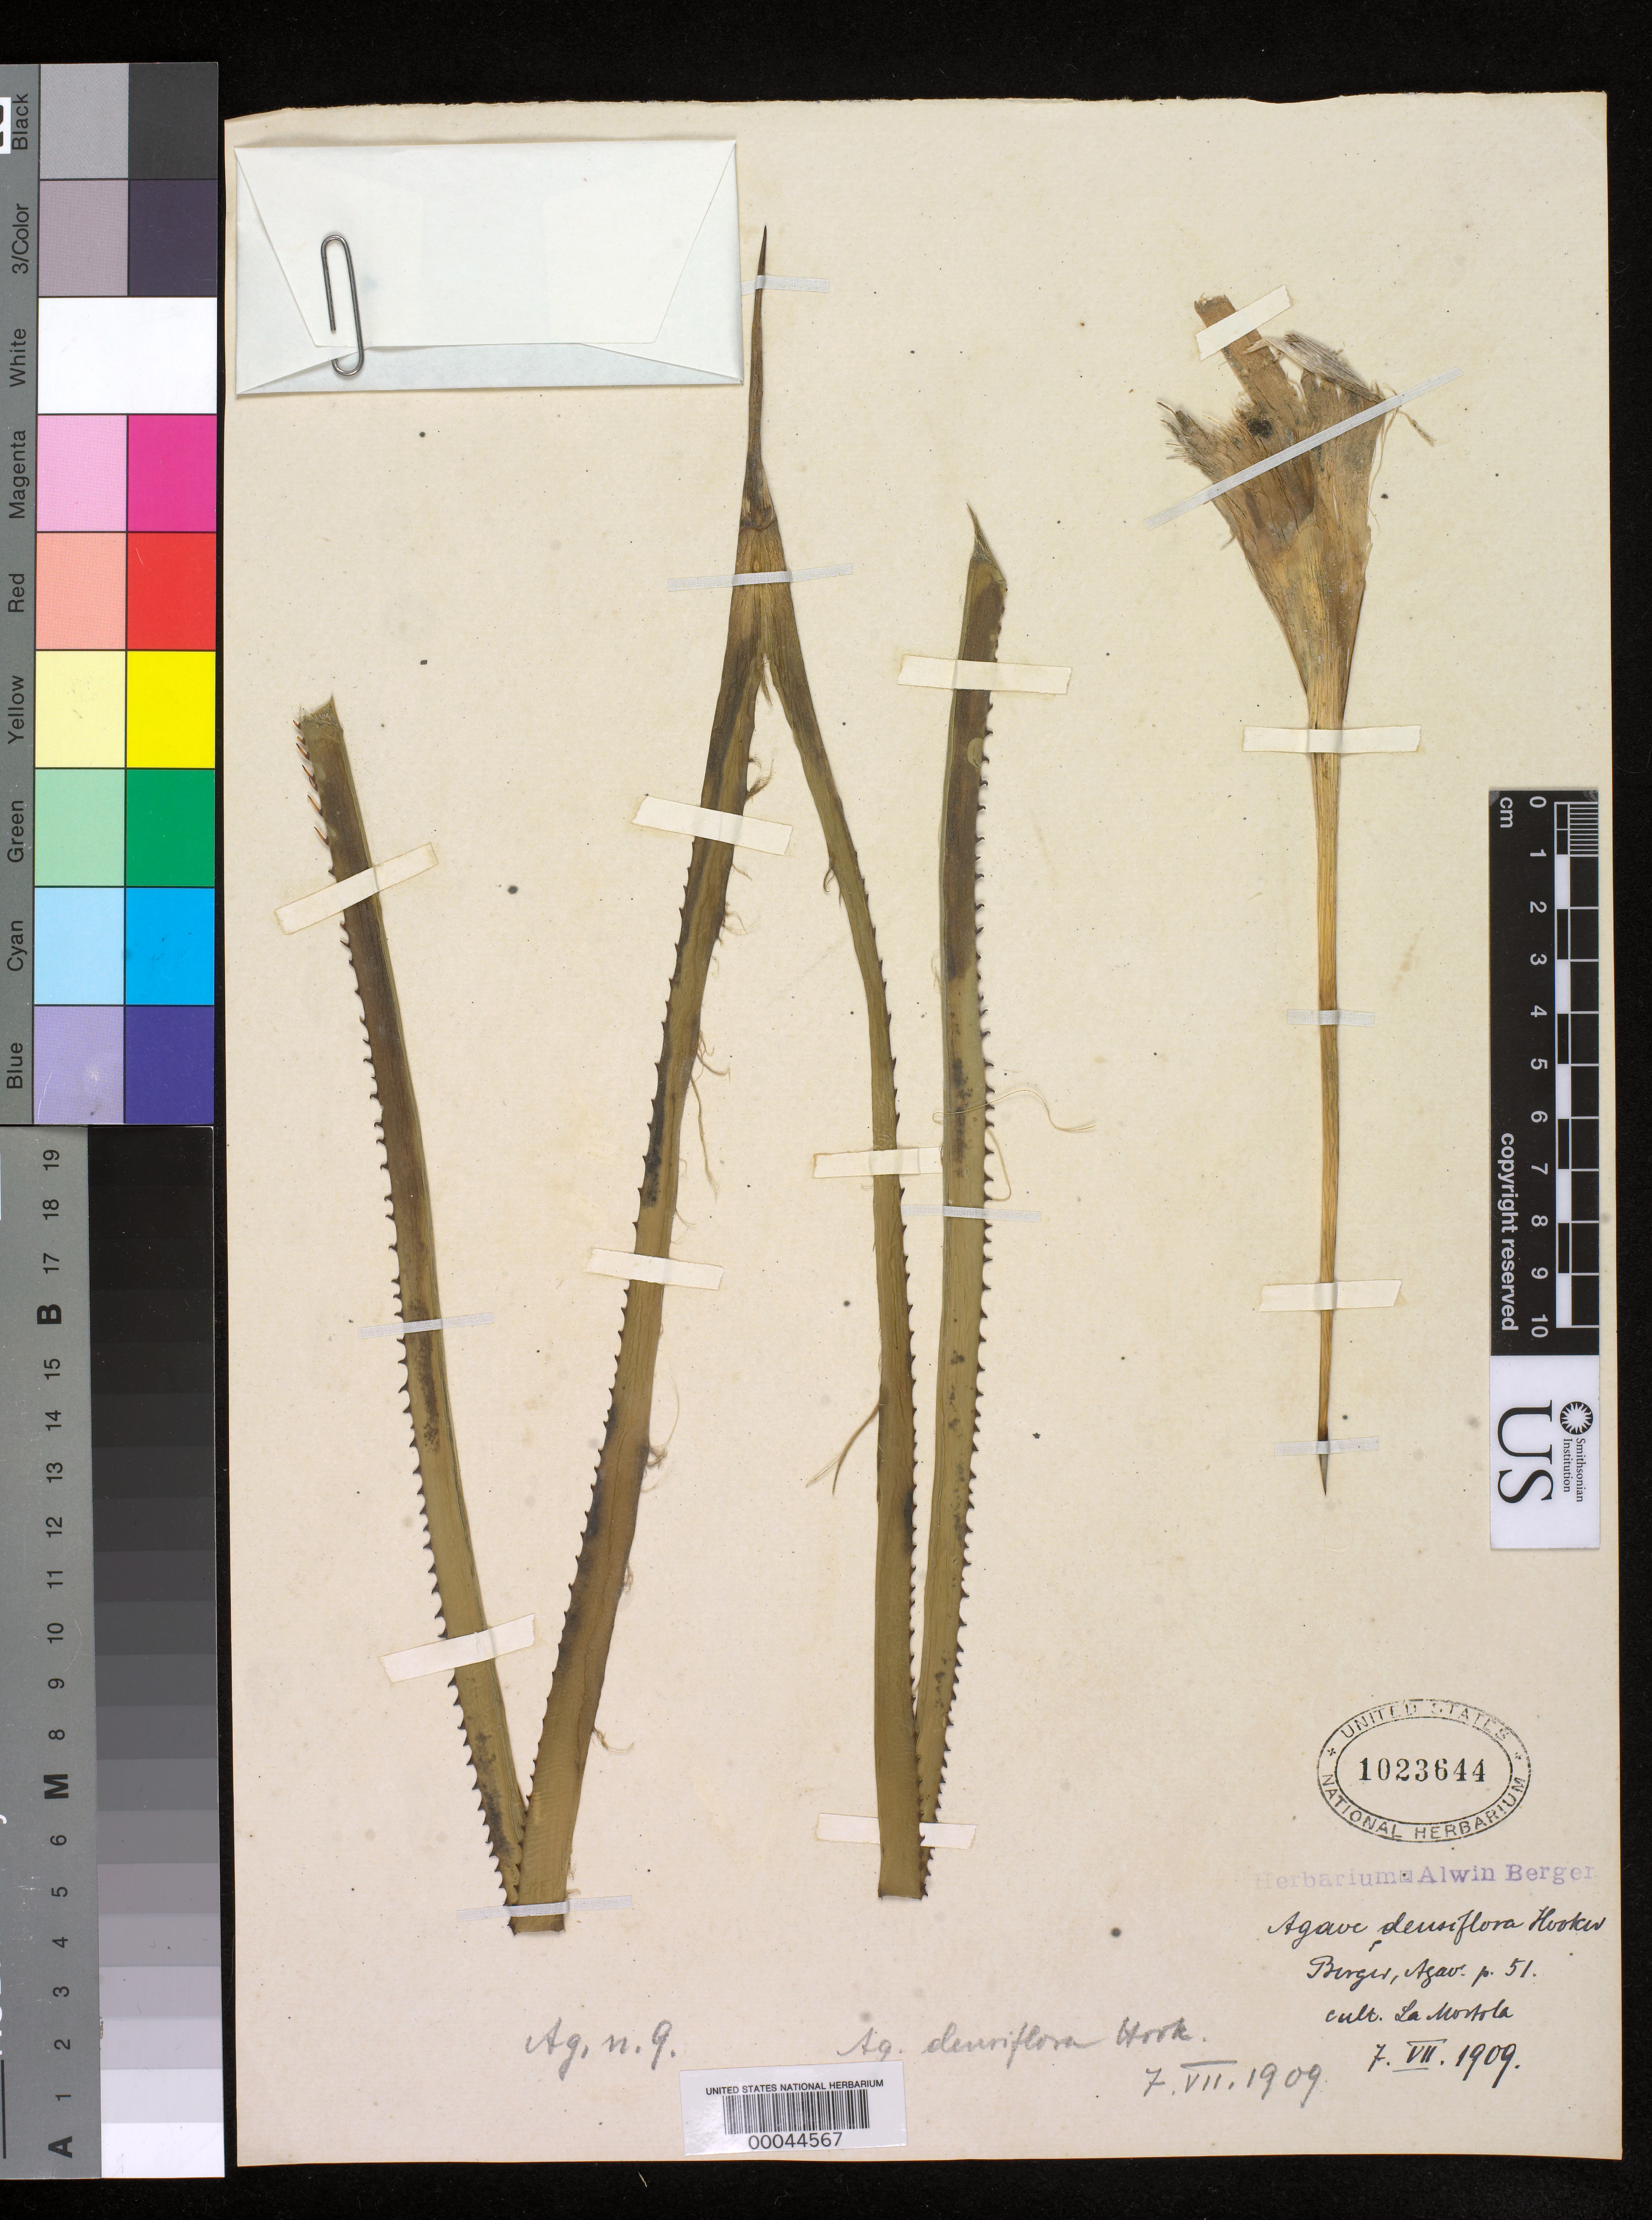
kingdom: Plantae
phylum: Tracheophyta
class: Liliopsida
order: Asparagales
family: Asparagaceae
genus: Agave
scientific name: Agave polyacantha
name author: Haw.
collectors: ex herb. A. Berger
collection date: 1909-06-02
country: Mexico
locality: Cultivated at La Mortola, Italy.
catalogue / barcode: US 1023644